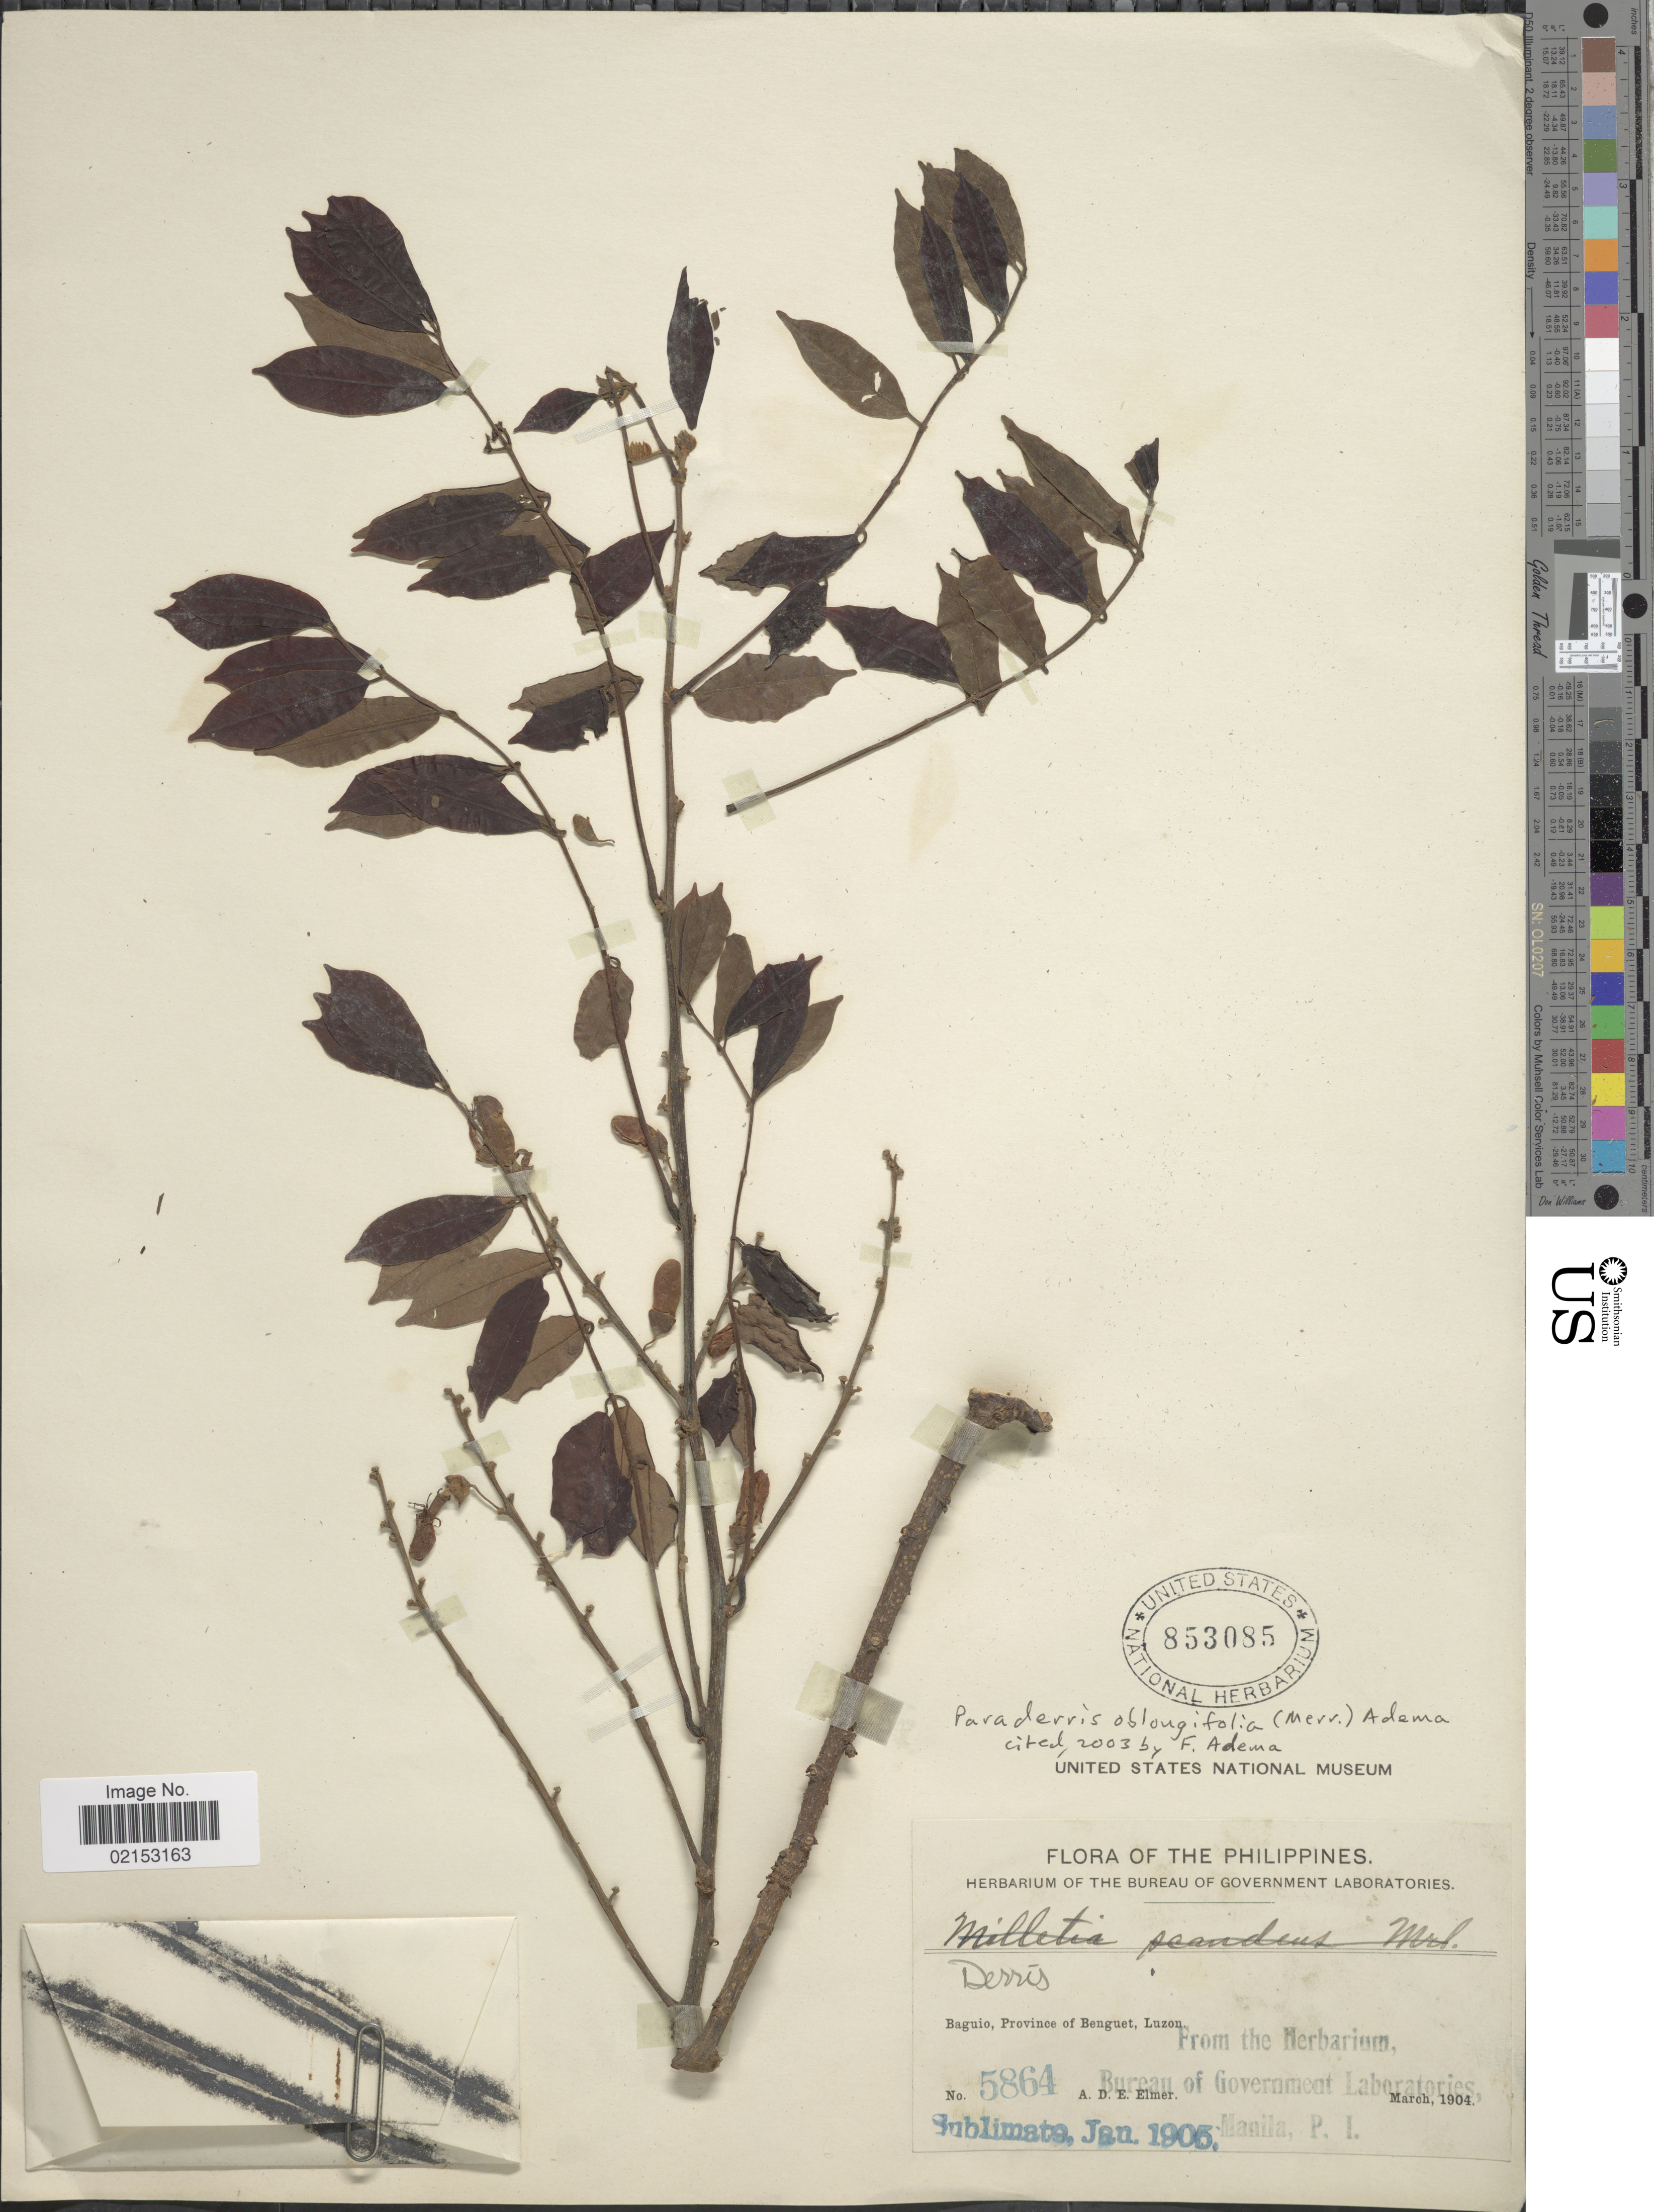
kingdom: Plantae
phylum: Tracheophyta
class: Magnoliopsida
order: Fabales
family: Fabaceae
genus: Derris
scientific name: Derris oblongifolia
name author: Merr.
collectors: A. D. E. Elmer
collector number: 5864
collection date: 1904-03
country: Philippines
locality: Baguio, Province of Benguet, Luzon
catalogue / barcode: US 853085